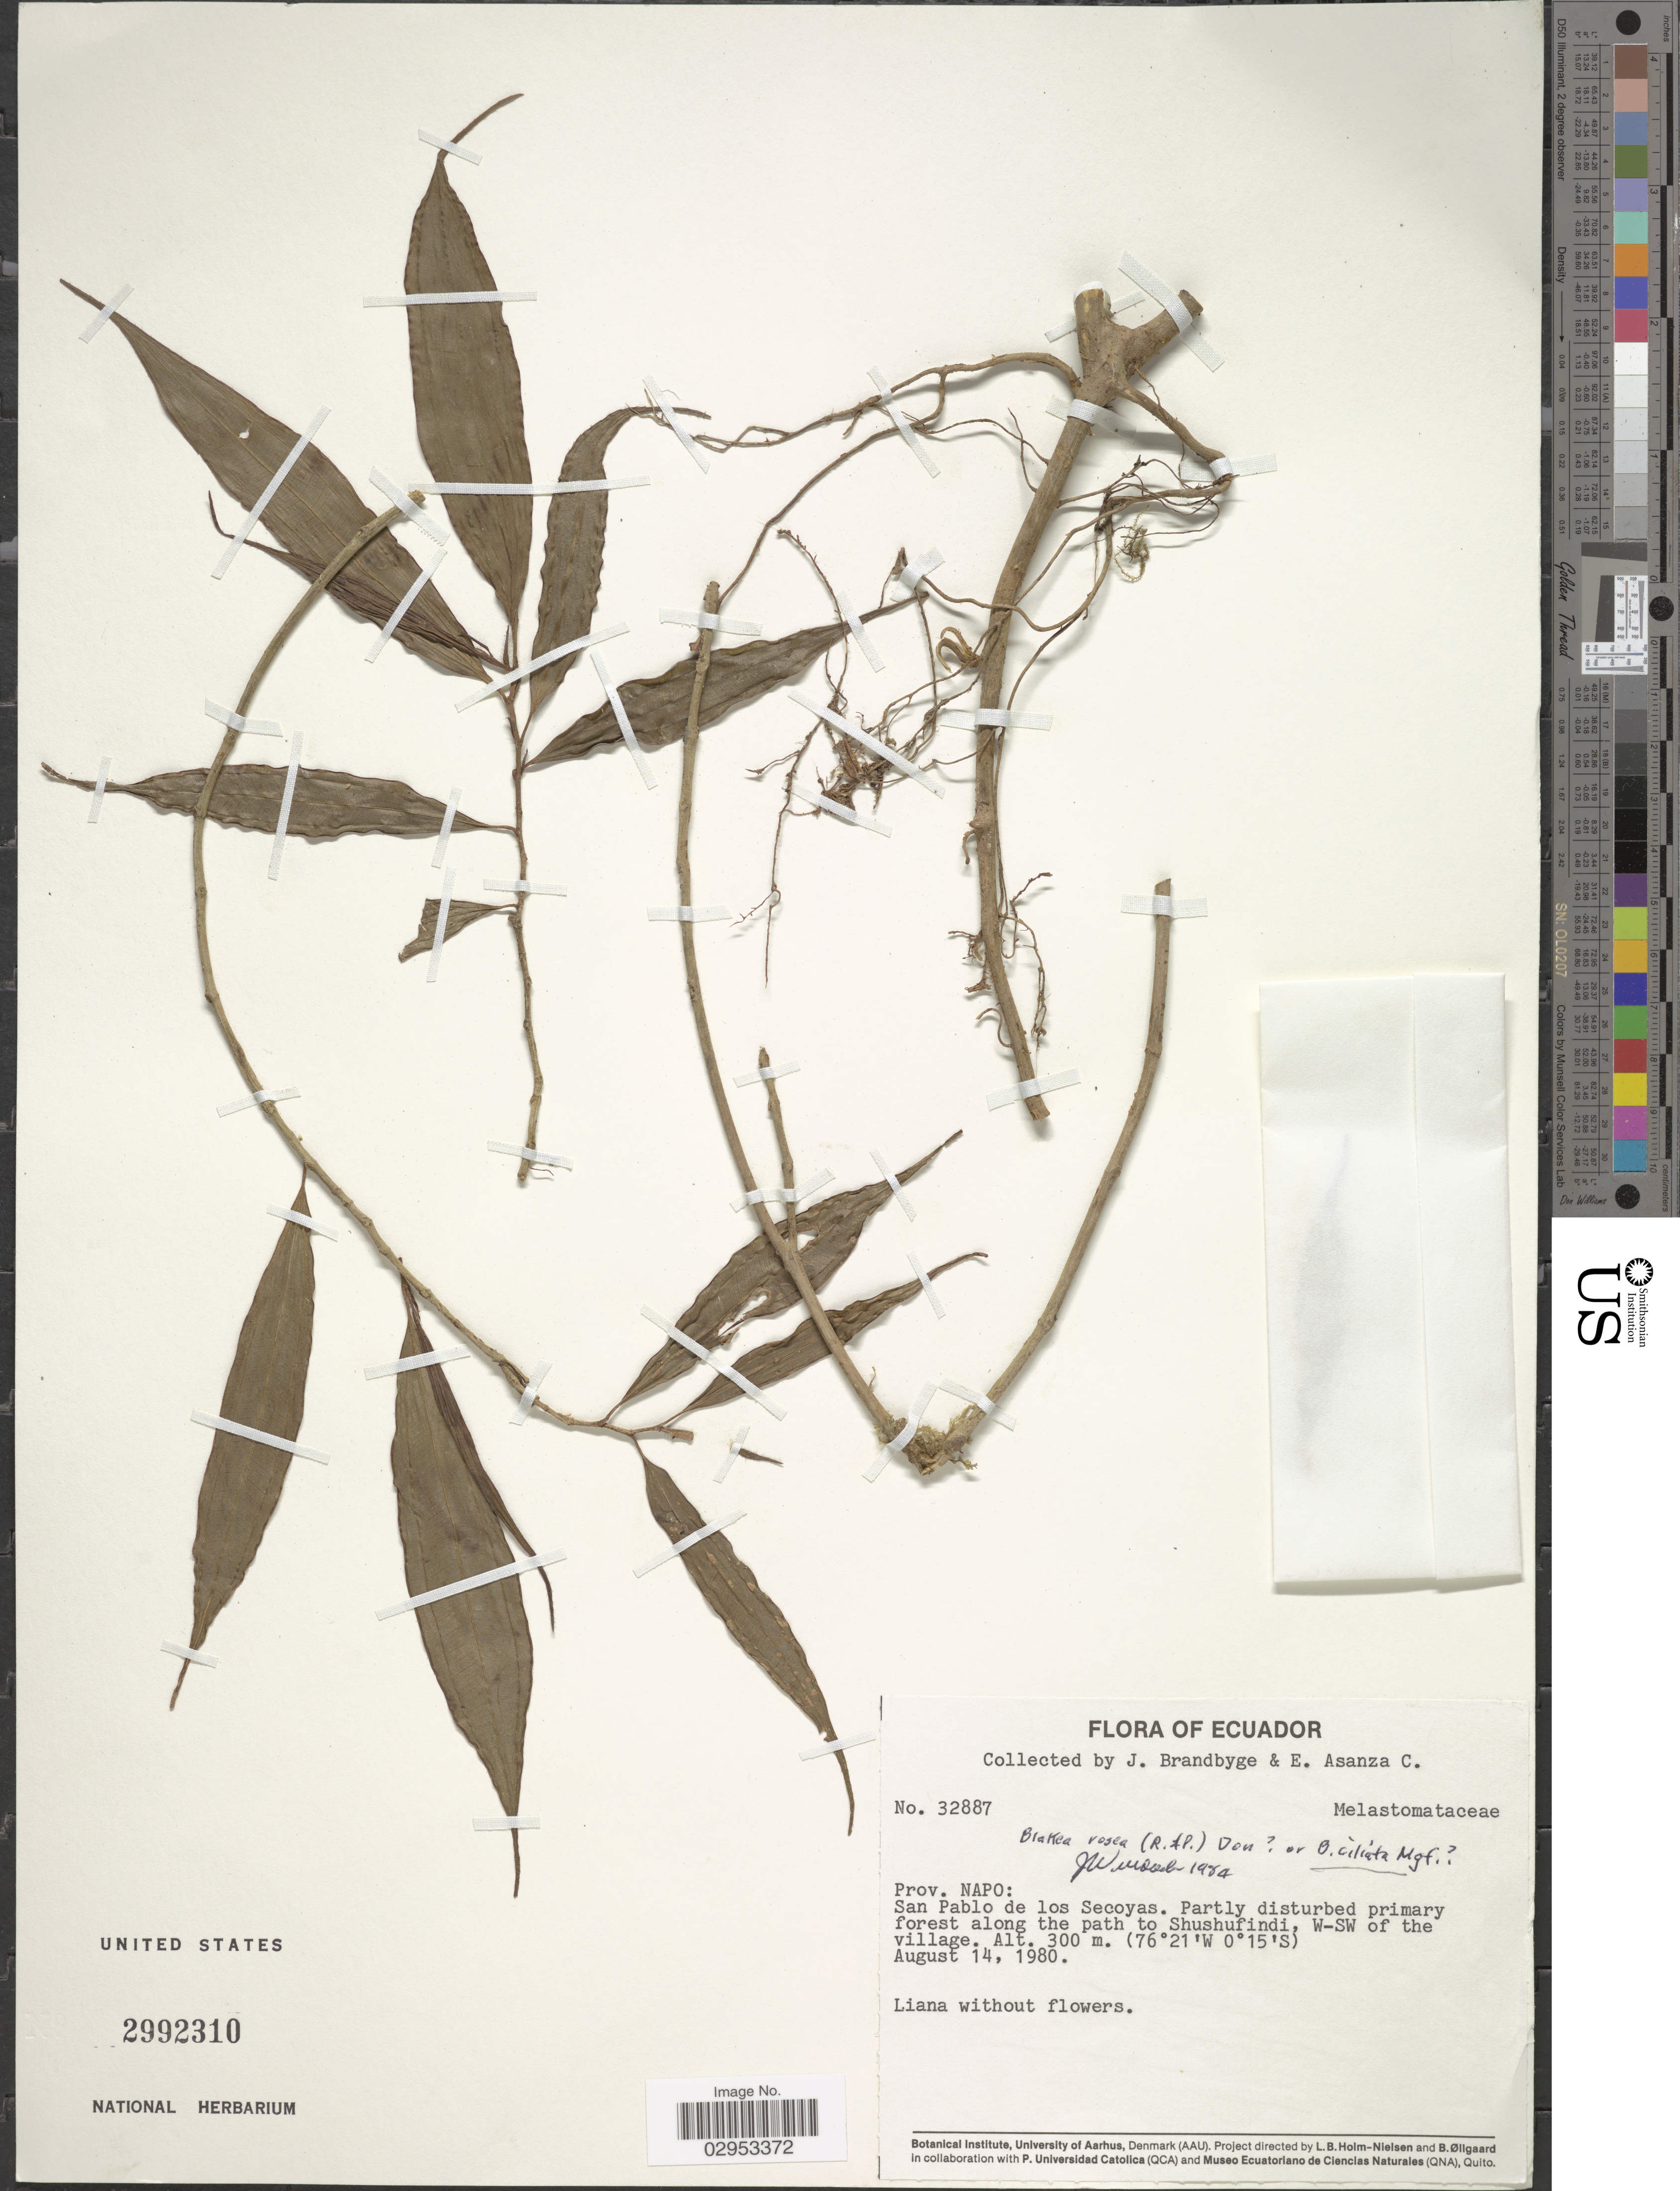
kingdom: Plantae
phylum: Tracheophyta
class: Magnoliopsida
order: Myrtales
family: Melastomataceae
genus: Blakea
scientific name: Blakea rosea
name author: D. Don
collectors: J. Brandbyge & E. Asanza C.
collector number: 32887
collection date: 1980-08-14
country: Ecuador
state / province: Napo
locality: San Pablo de los Secoyas. Along tha path to Shushufindi, W-SW of the village.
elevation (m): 300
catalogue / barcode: US 2992310